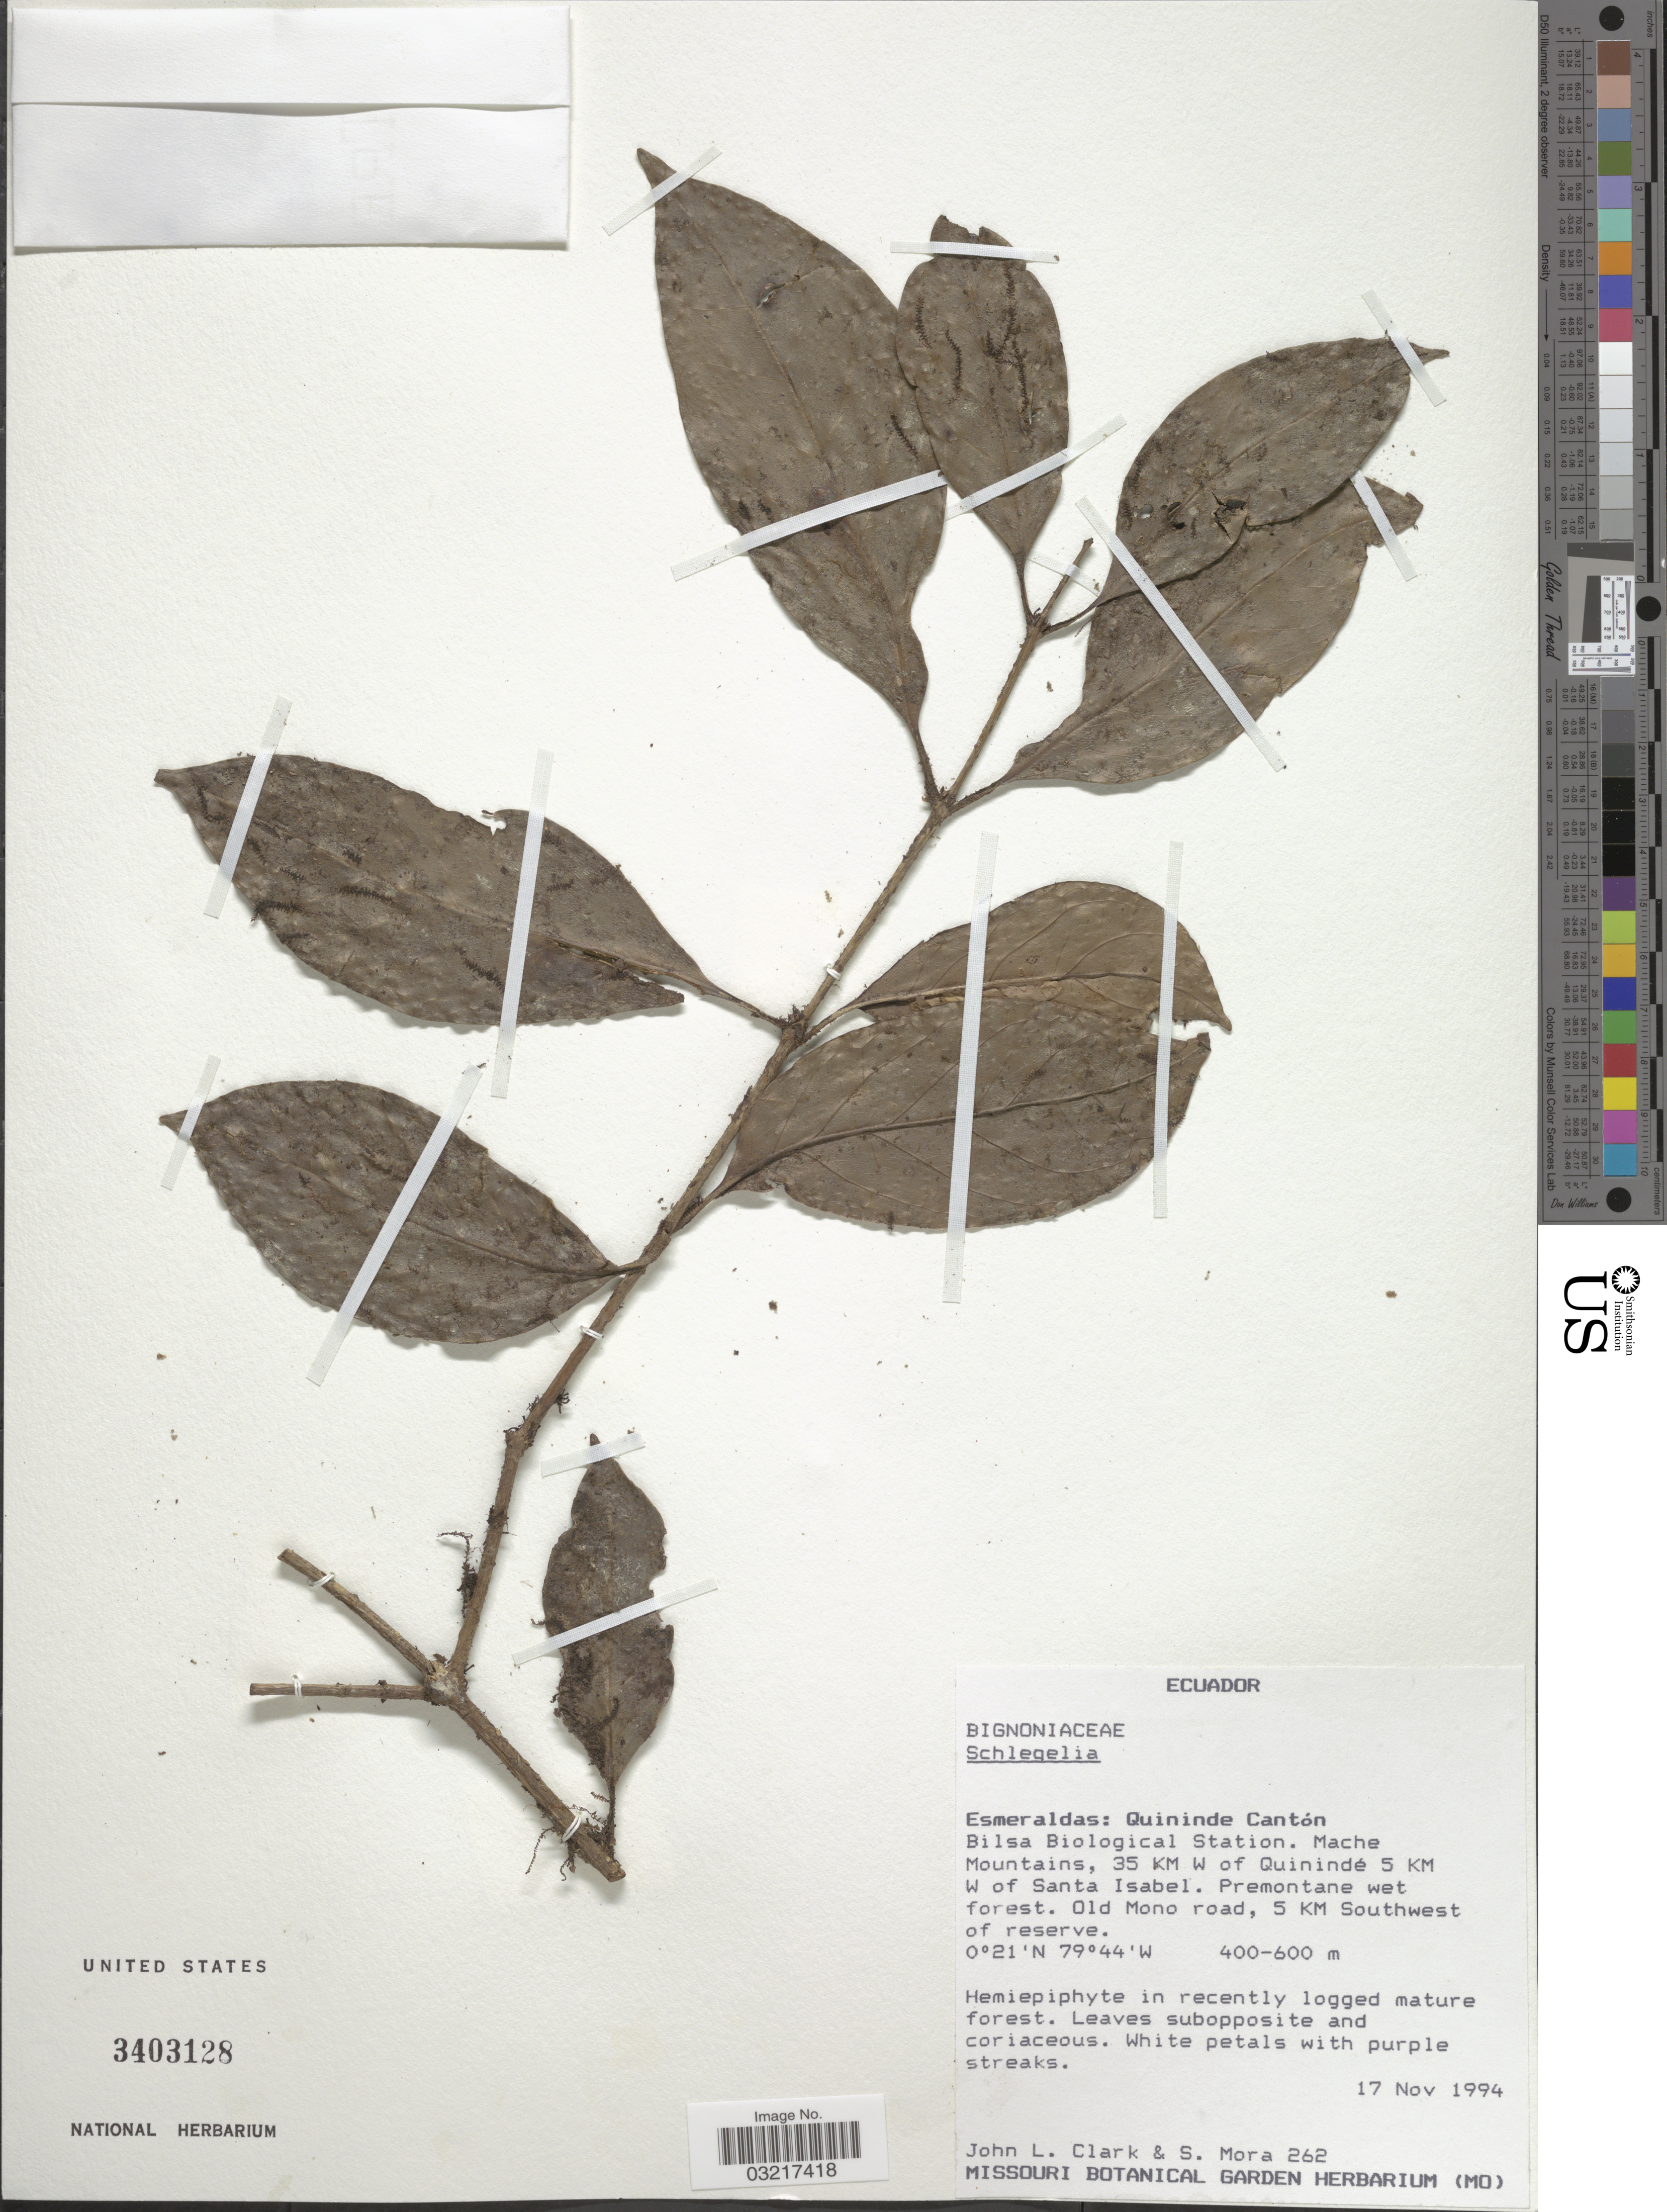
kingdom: Plantae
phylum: Tracheophyta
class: Magnoliopsida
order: Lamiales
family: Schlegeliaceae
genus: Schlegelia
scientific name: Schlegelia sp.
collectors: J. L. Clark & S. Mora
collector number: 262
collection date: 1994-11-17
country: Ecuador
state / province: Esmeraldas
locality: Quininde Cantón. Bilsa Biological Station. Mache Mountains, 35 KM W of Quinindé 5 KM W of Santa Isabel. Premontane wet forest. Old Mono road, 5 KM Southwest of reserve.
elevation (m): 400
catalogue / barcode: US 3403128